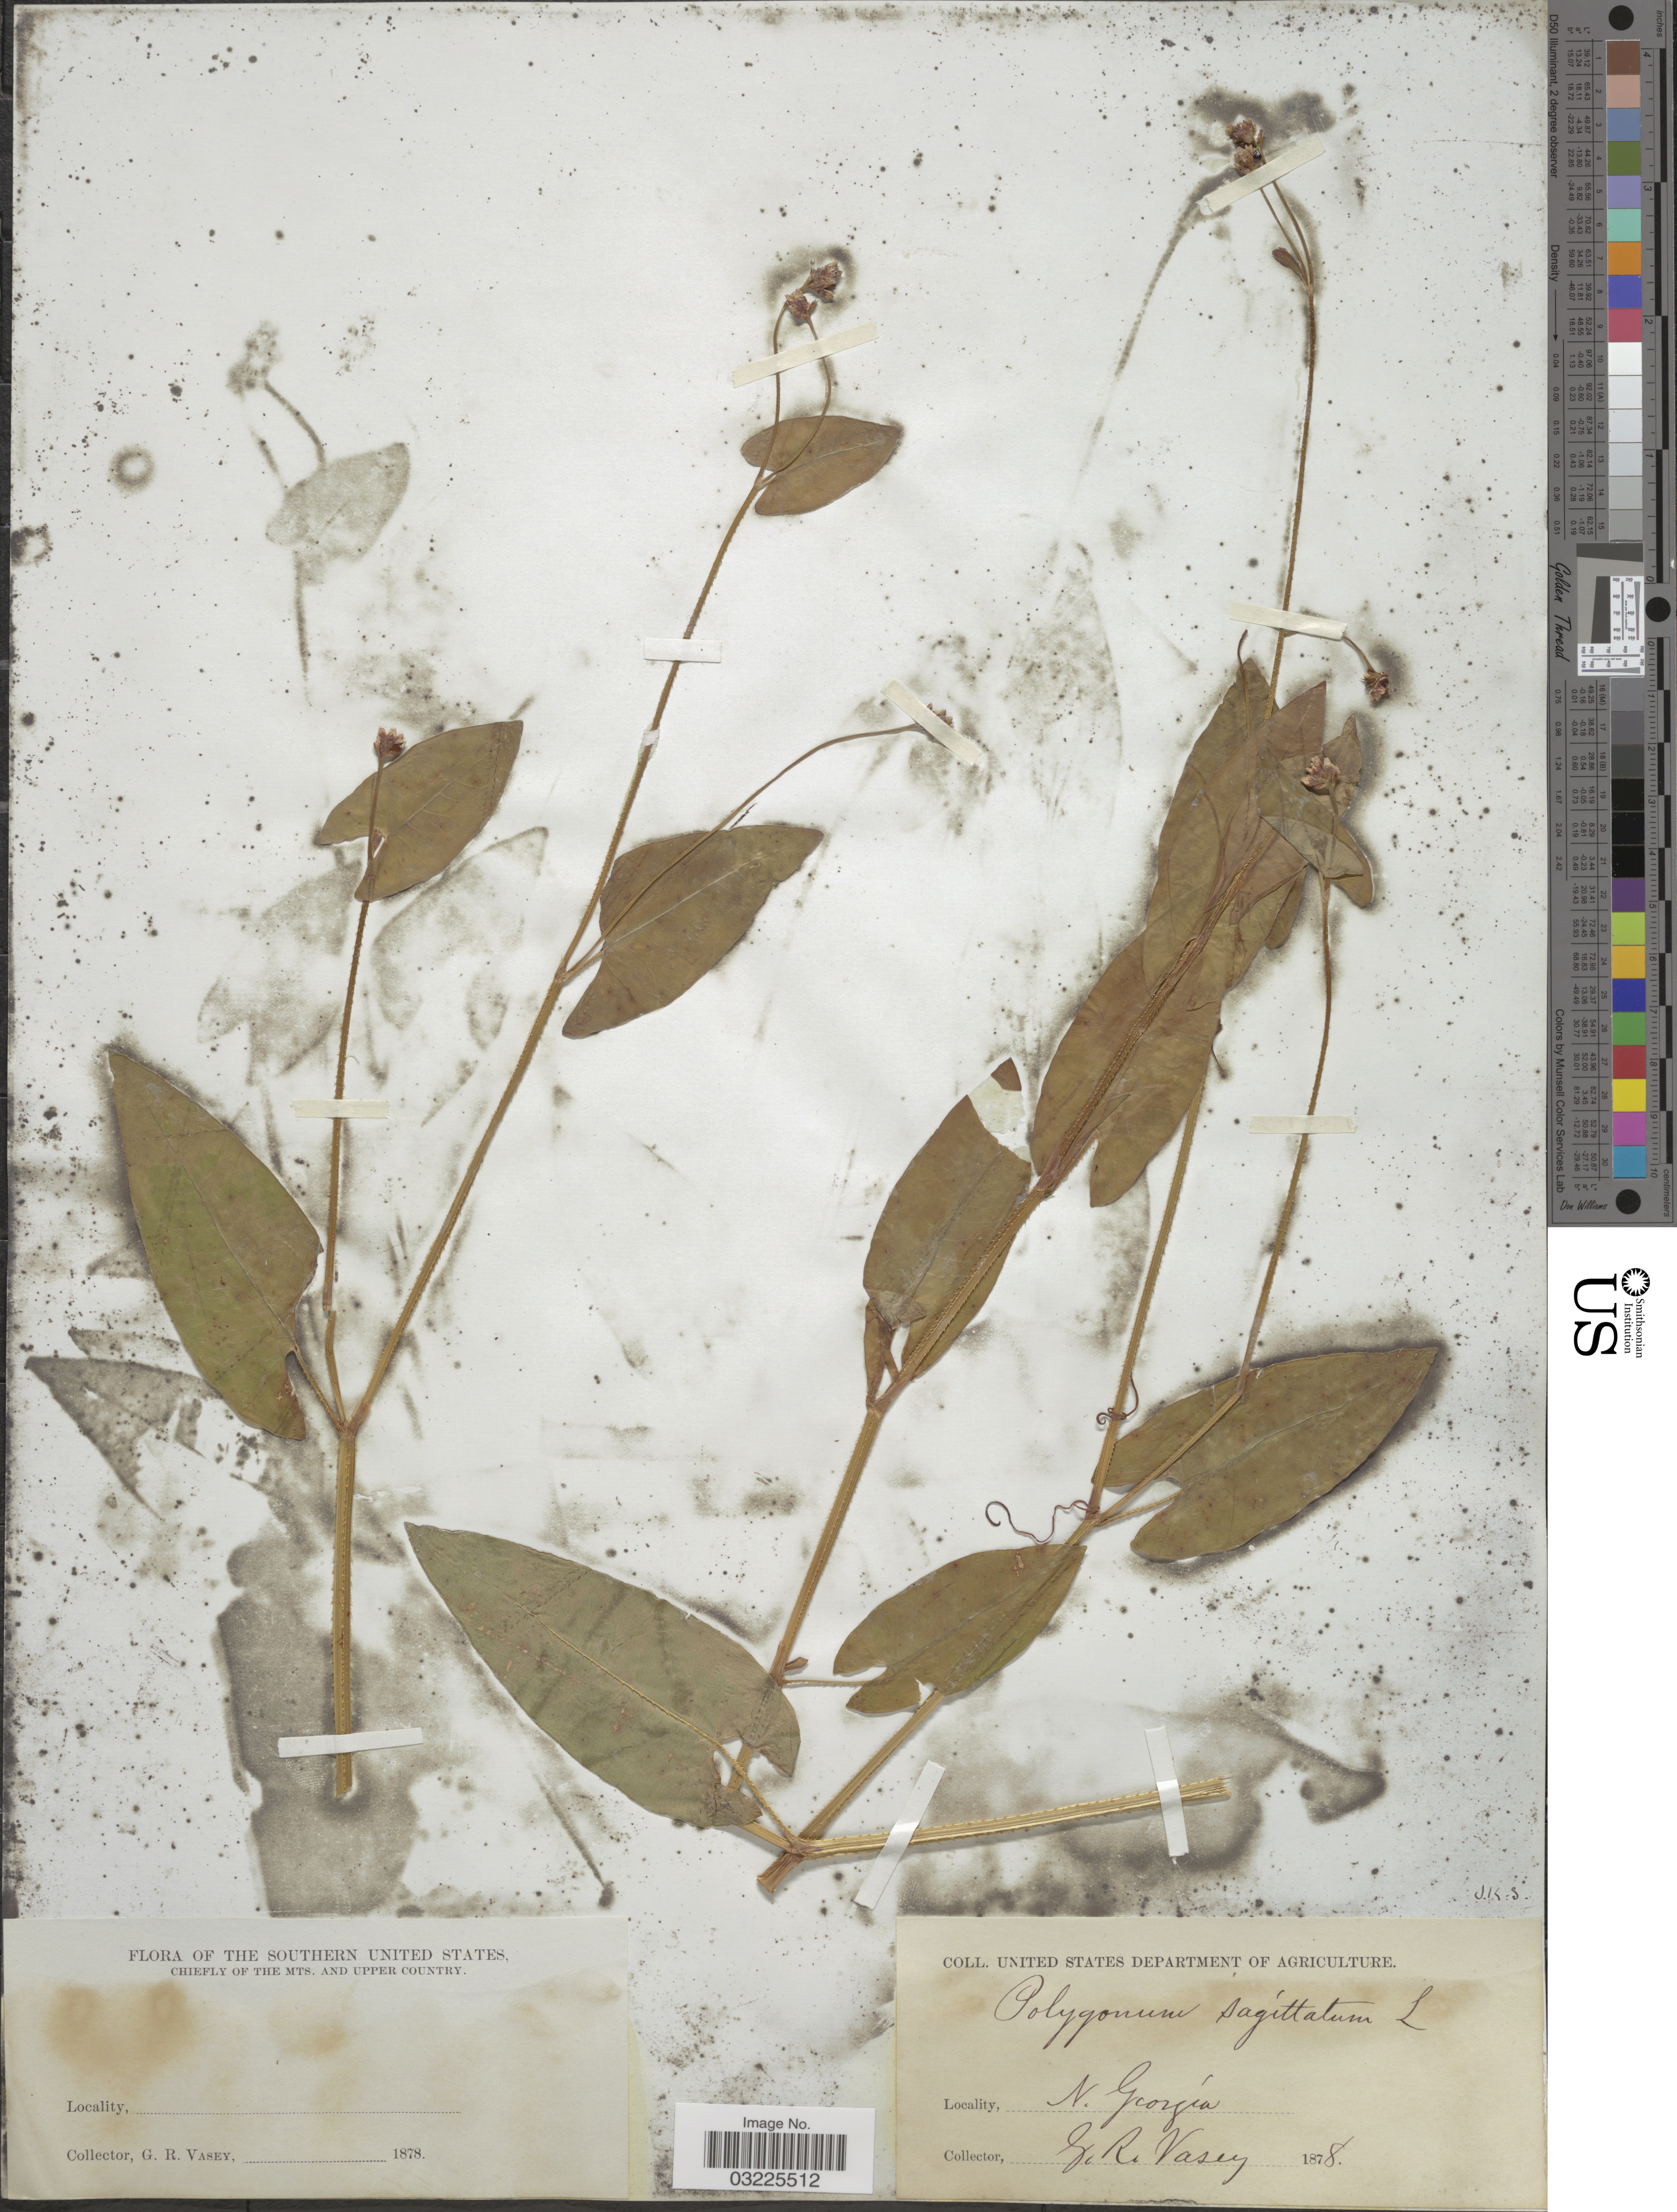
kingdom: Plantae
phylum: Tracheophyta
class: Magnoliopsida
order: Caryophyllales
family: Polygonaceae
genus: Persicaria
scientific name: Persicaria sagittata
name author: (L.) H. Gross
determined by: Atha, D. E.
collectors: G. R. Vasey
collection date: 1878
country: United States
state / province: Georgia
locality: The Southern United States, Chiefly of the Mts. and Upper Country. N. Georgia.